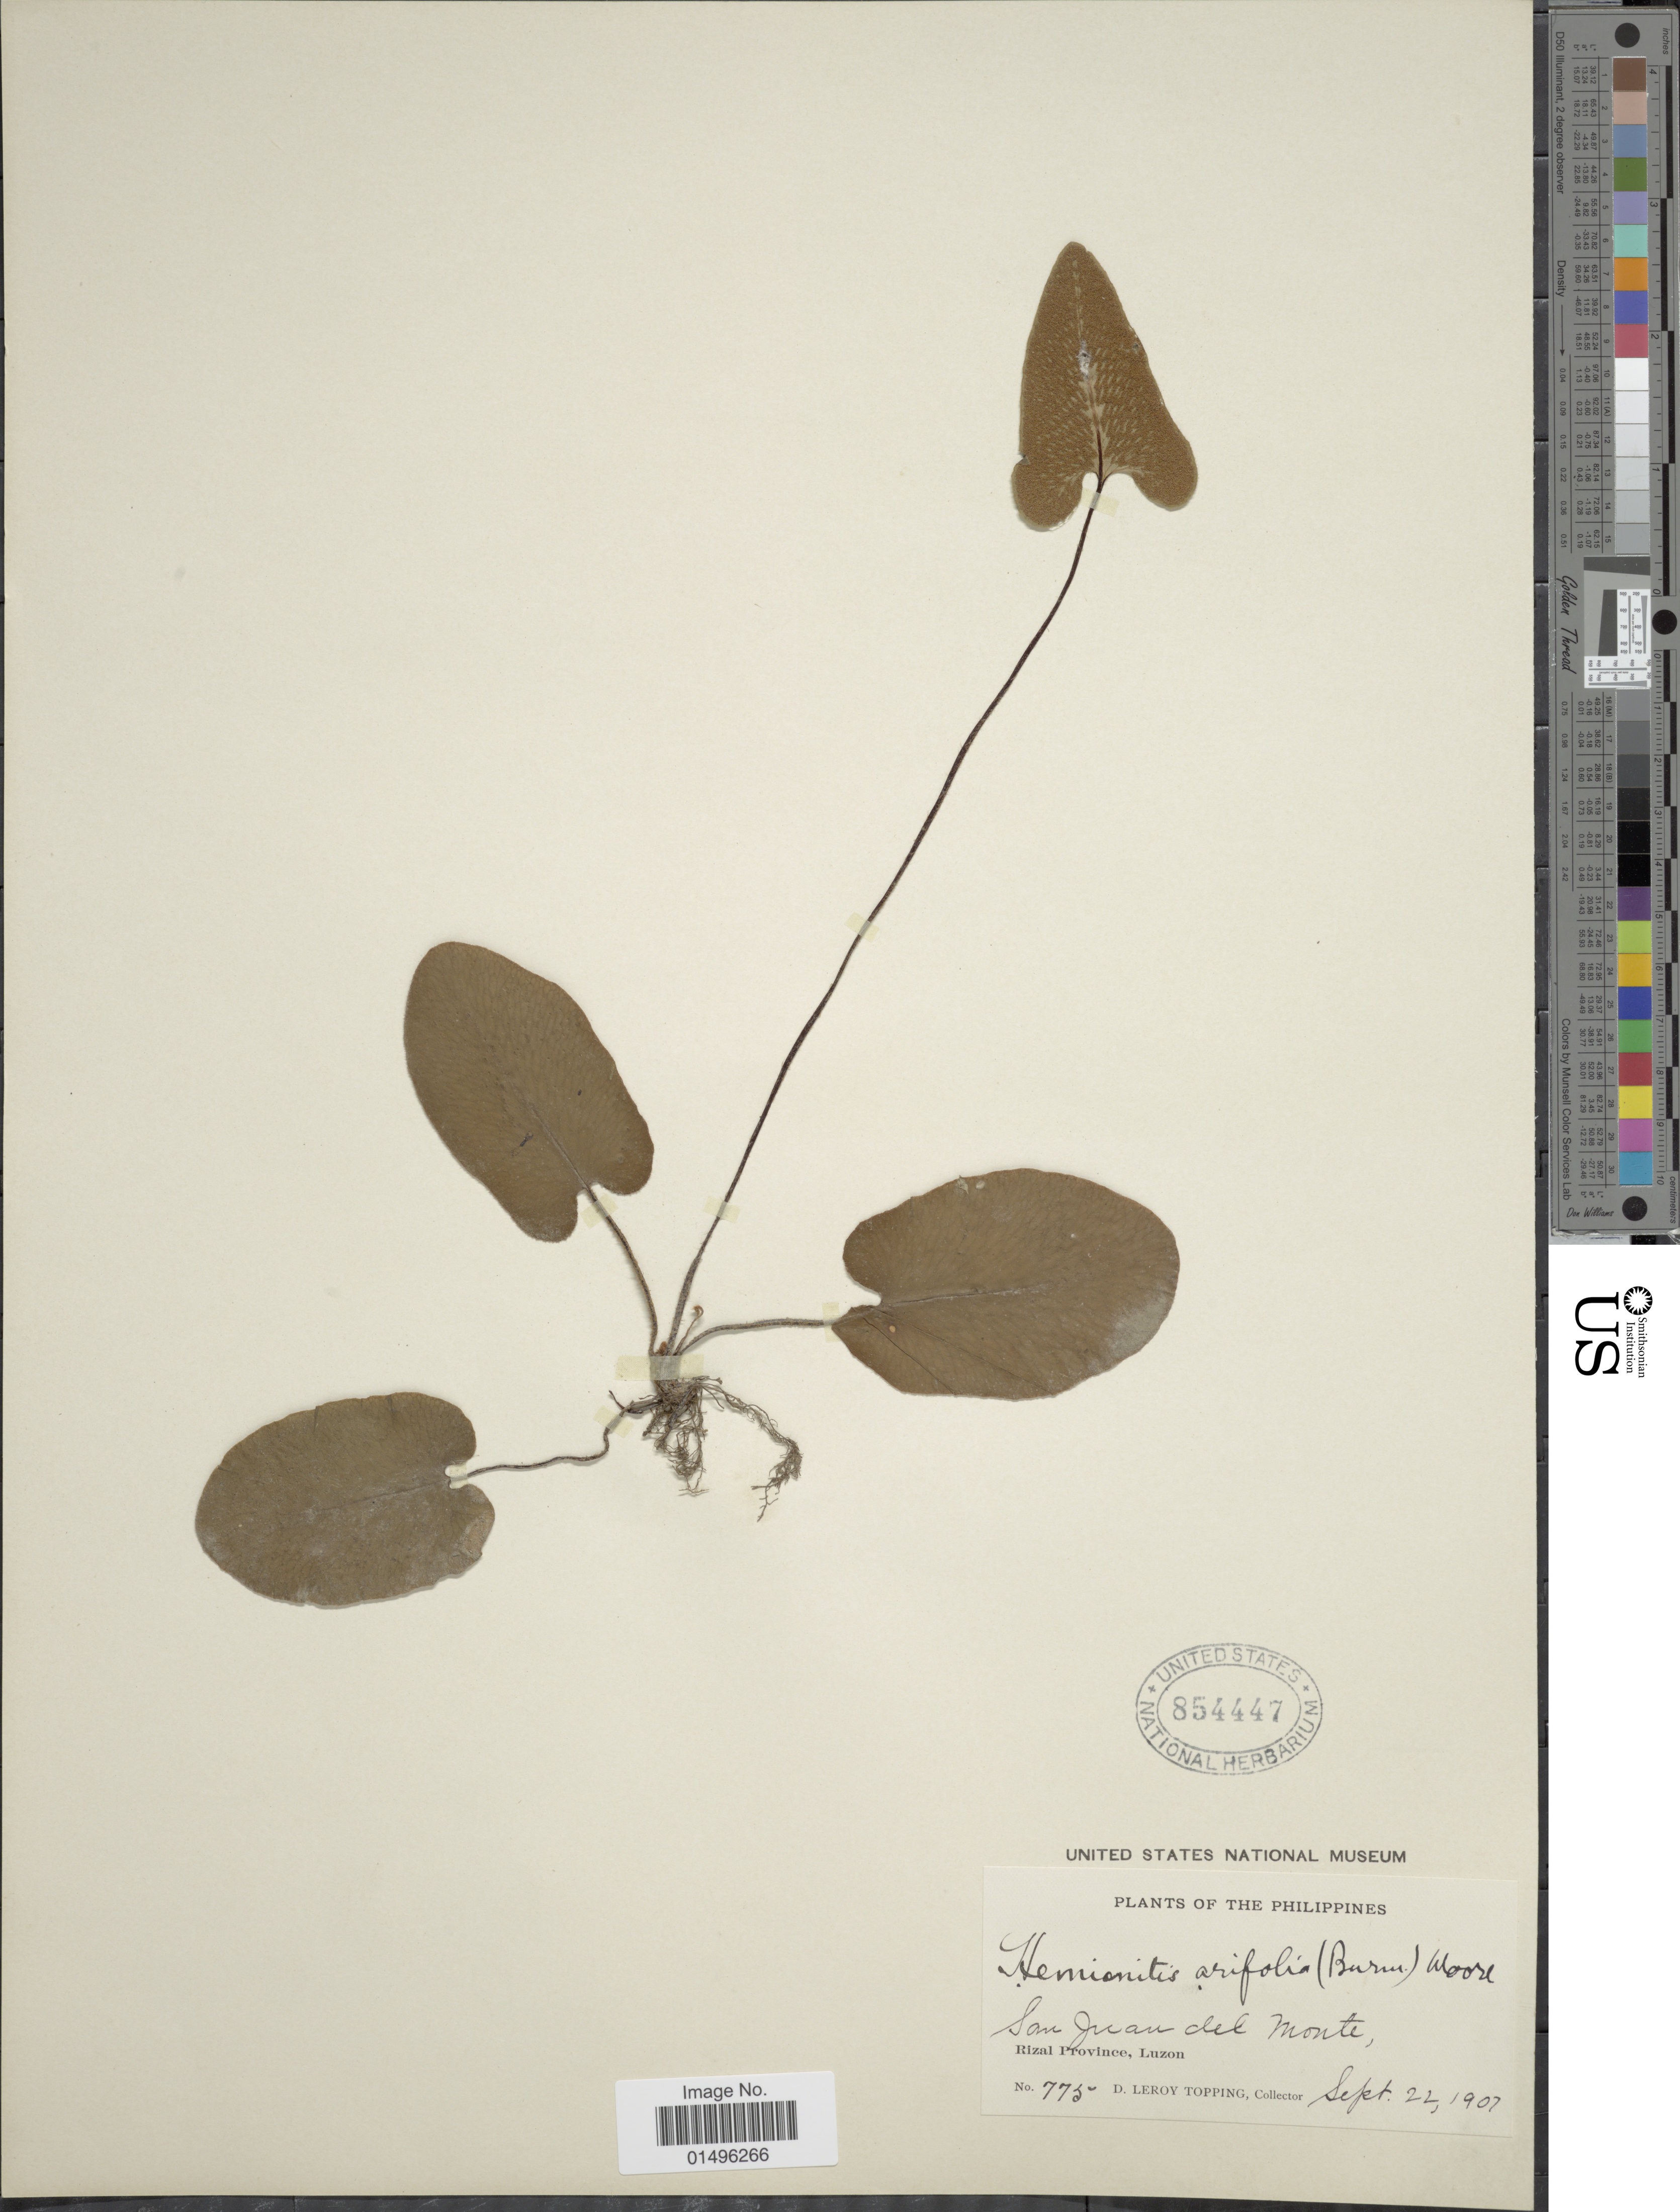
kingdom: Plantae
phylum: Tracheophyta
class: Polypodiopsida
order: Polypodiales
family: Pteridaceae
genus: Parahemionitis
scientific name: Parahemionitis cordata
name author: (Roxb. ex Hook. & Grev.) Fraser-Jenk.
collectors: D. L. Topping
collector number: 775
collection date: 1907-09-22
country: Philippines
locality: Philippines, San Juan del Monte, Rizal Province, Luzon.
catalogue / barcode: US 854447